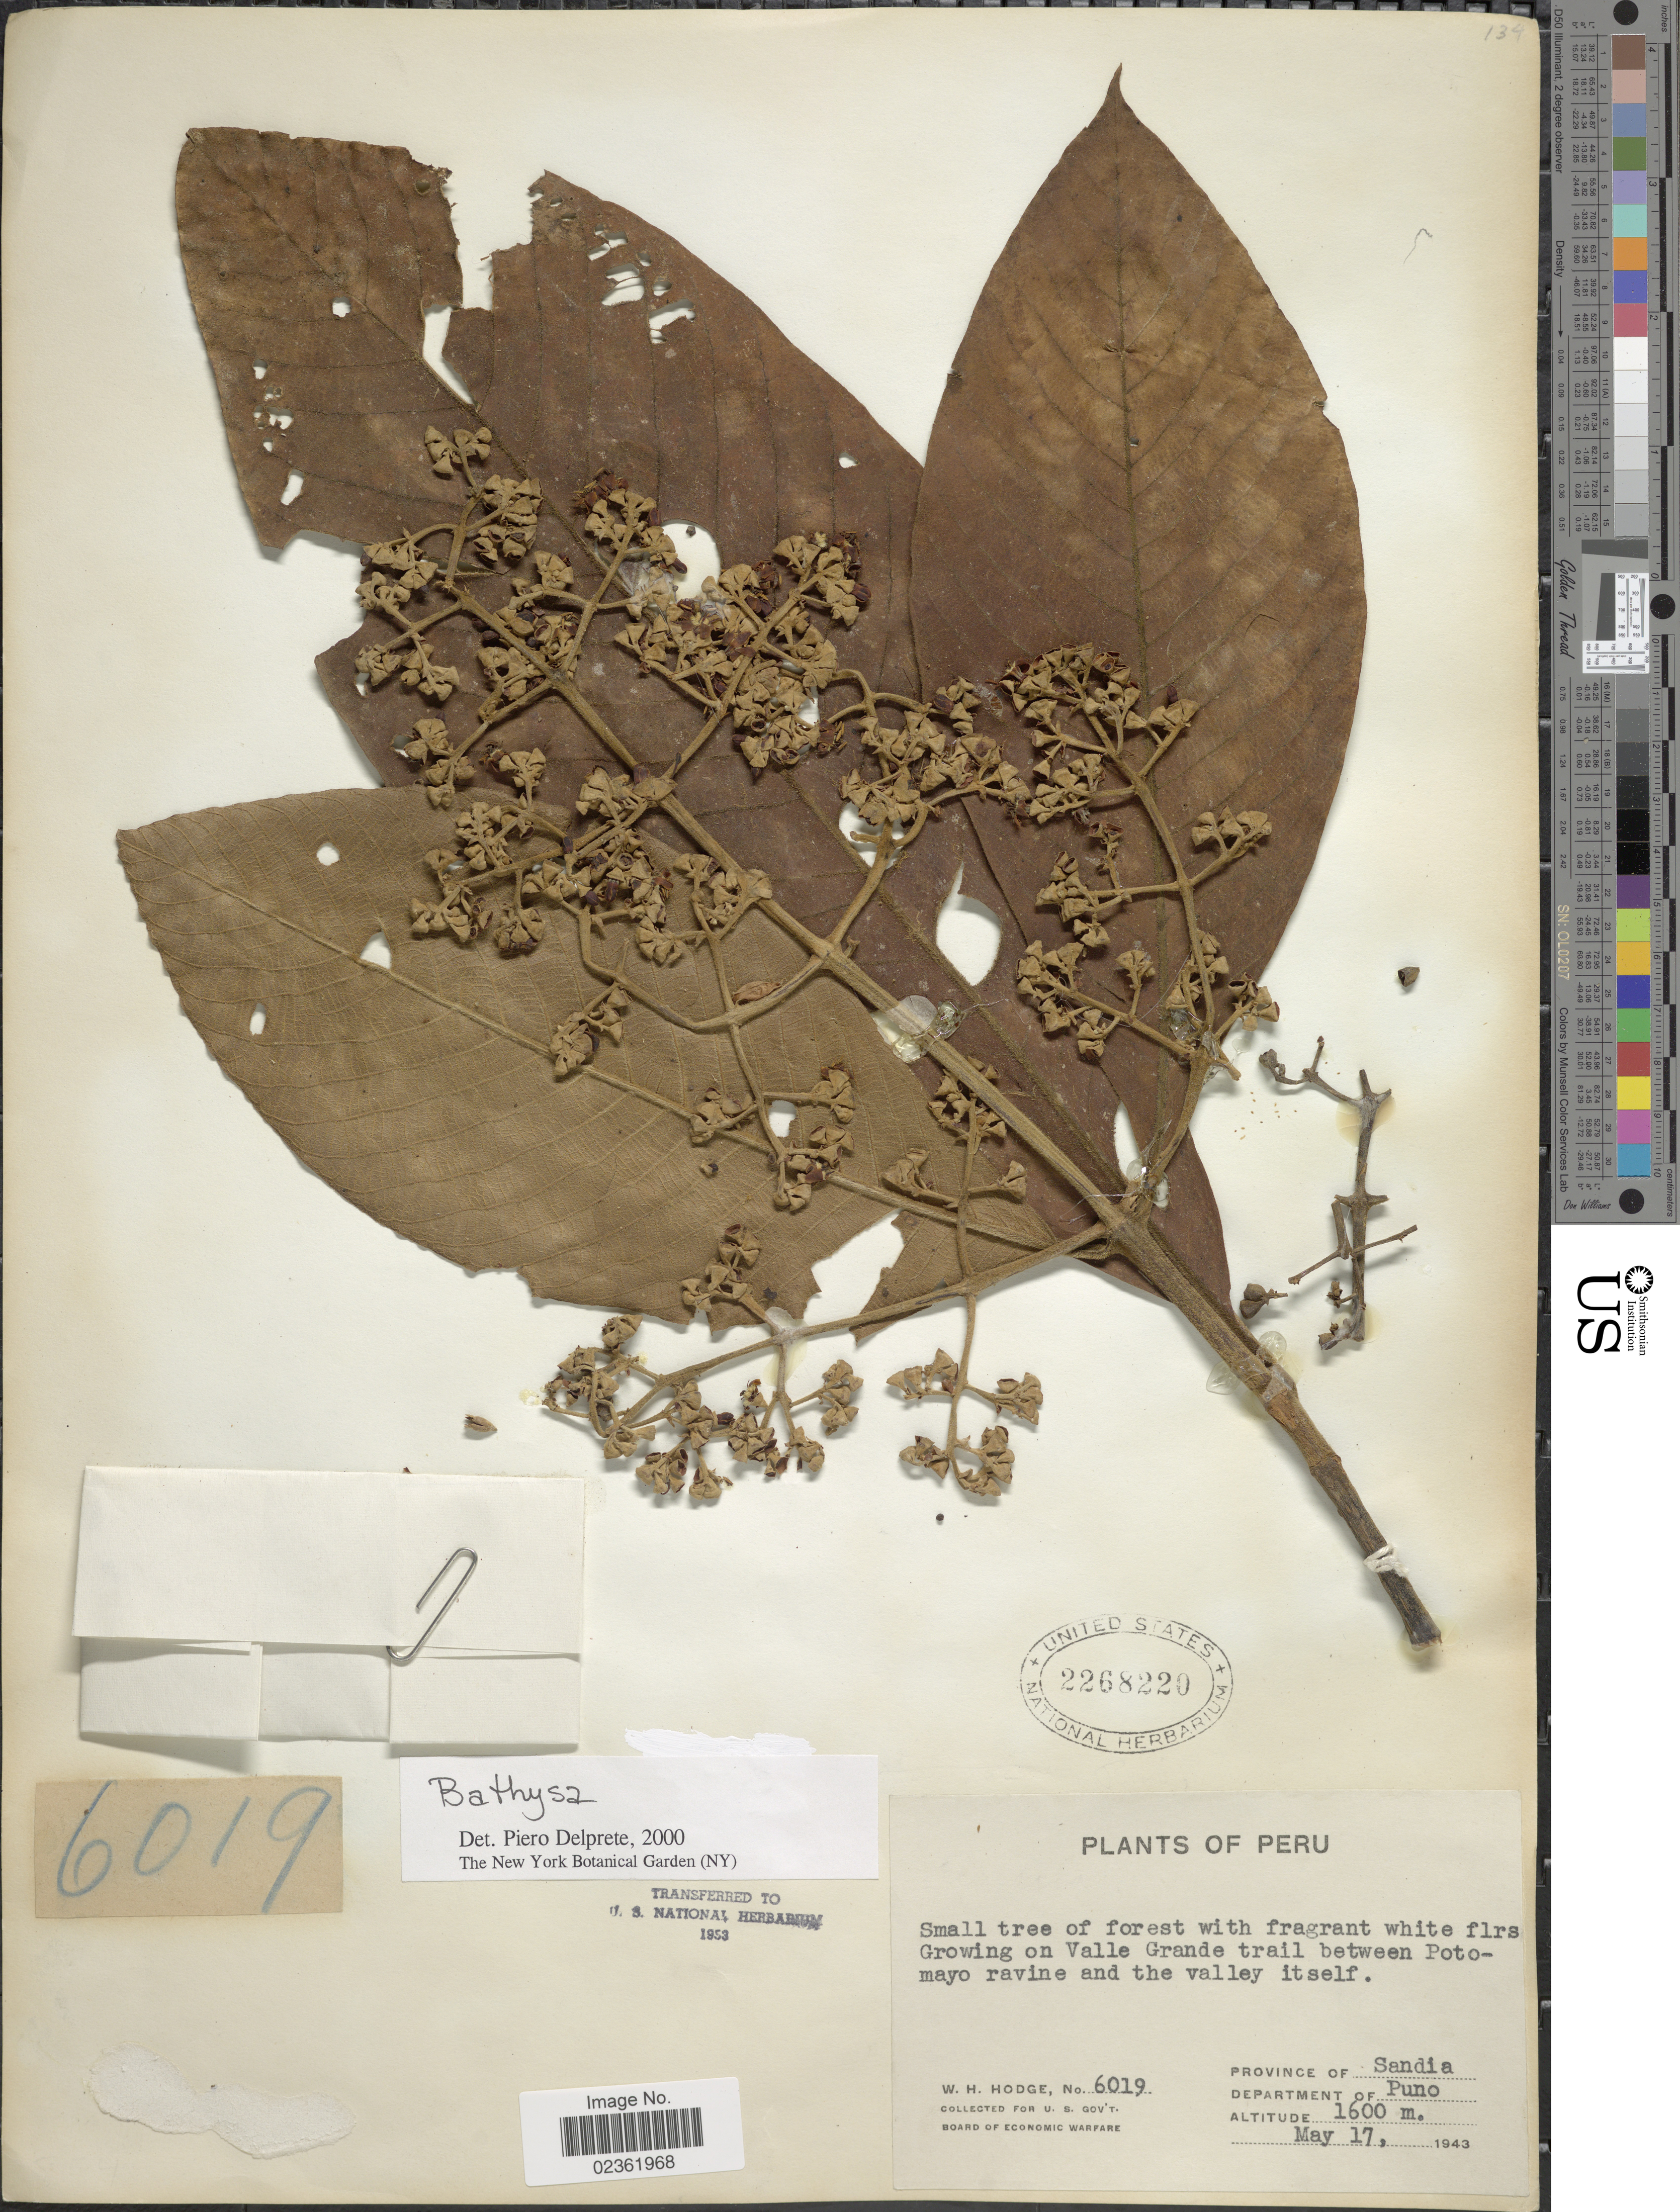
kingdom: Plantae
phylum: Tracheophyta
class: Magnoliopsida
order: Gentianales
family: Rubiaceae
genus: Bathysa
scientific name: Bathysa sp.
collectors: W. Hodge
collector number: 6019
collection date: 1943-05-17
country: Peru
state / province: Puno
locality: Province of Sandia, on Valle Grande trail between Potomayo ravine and the valley itself.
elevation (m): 1600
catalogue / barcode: US 2268220